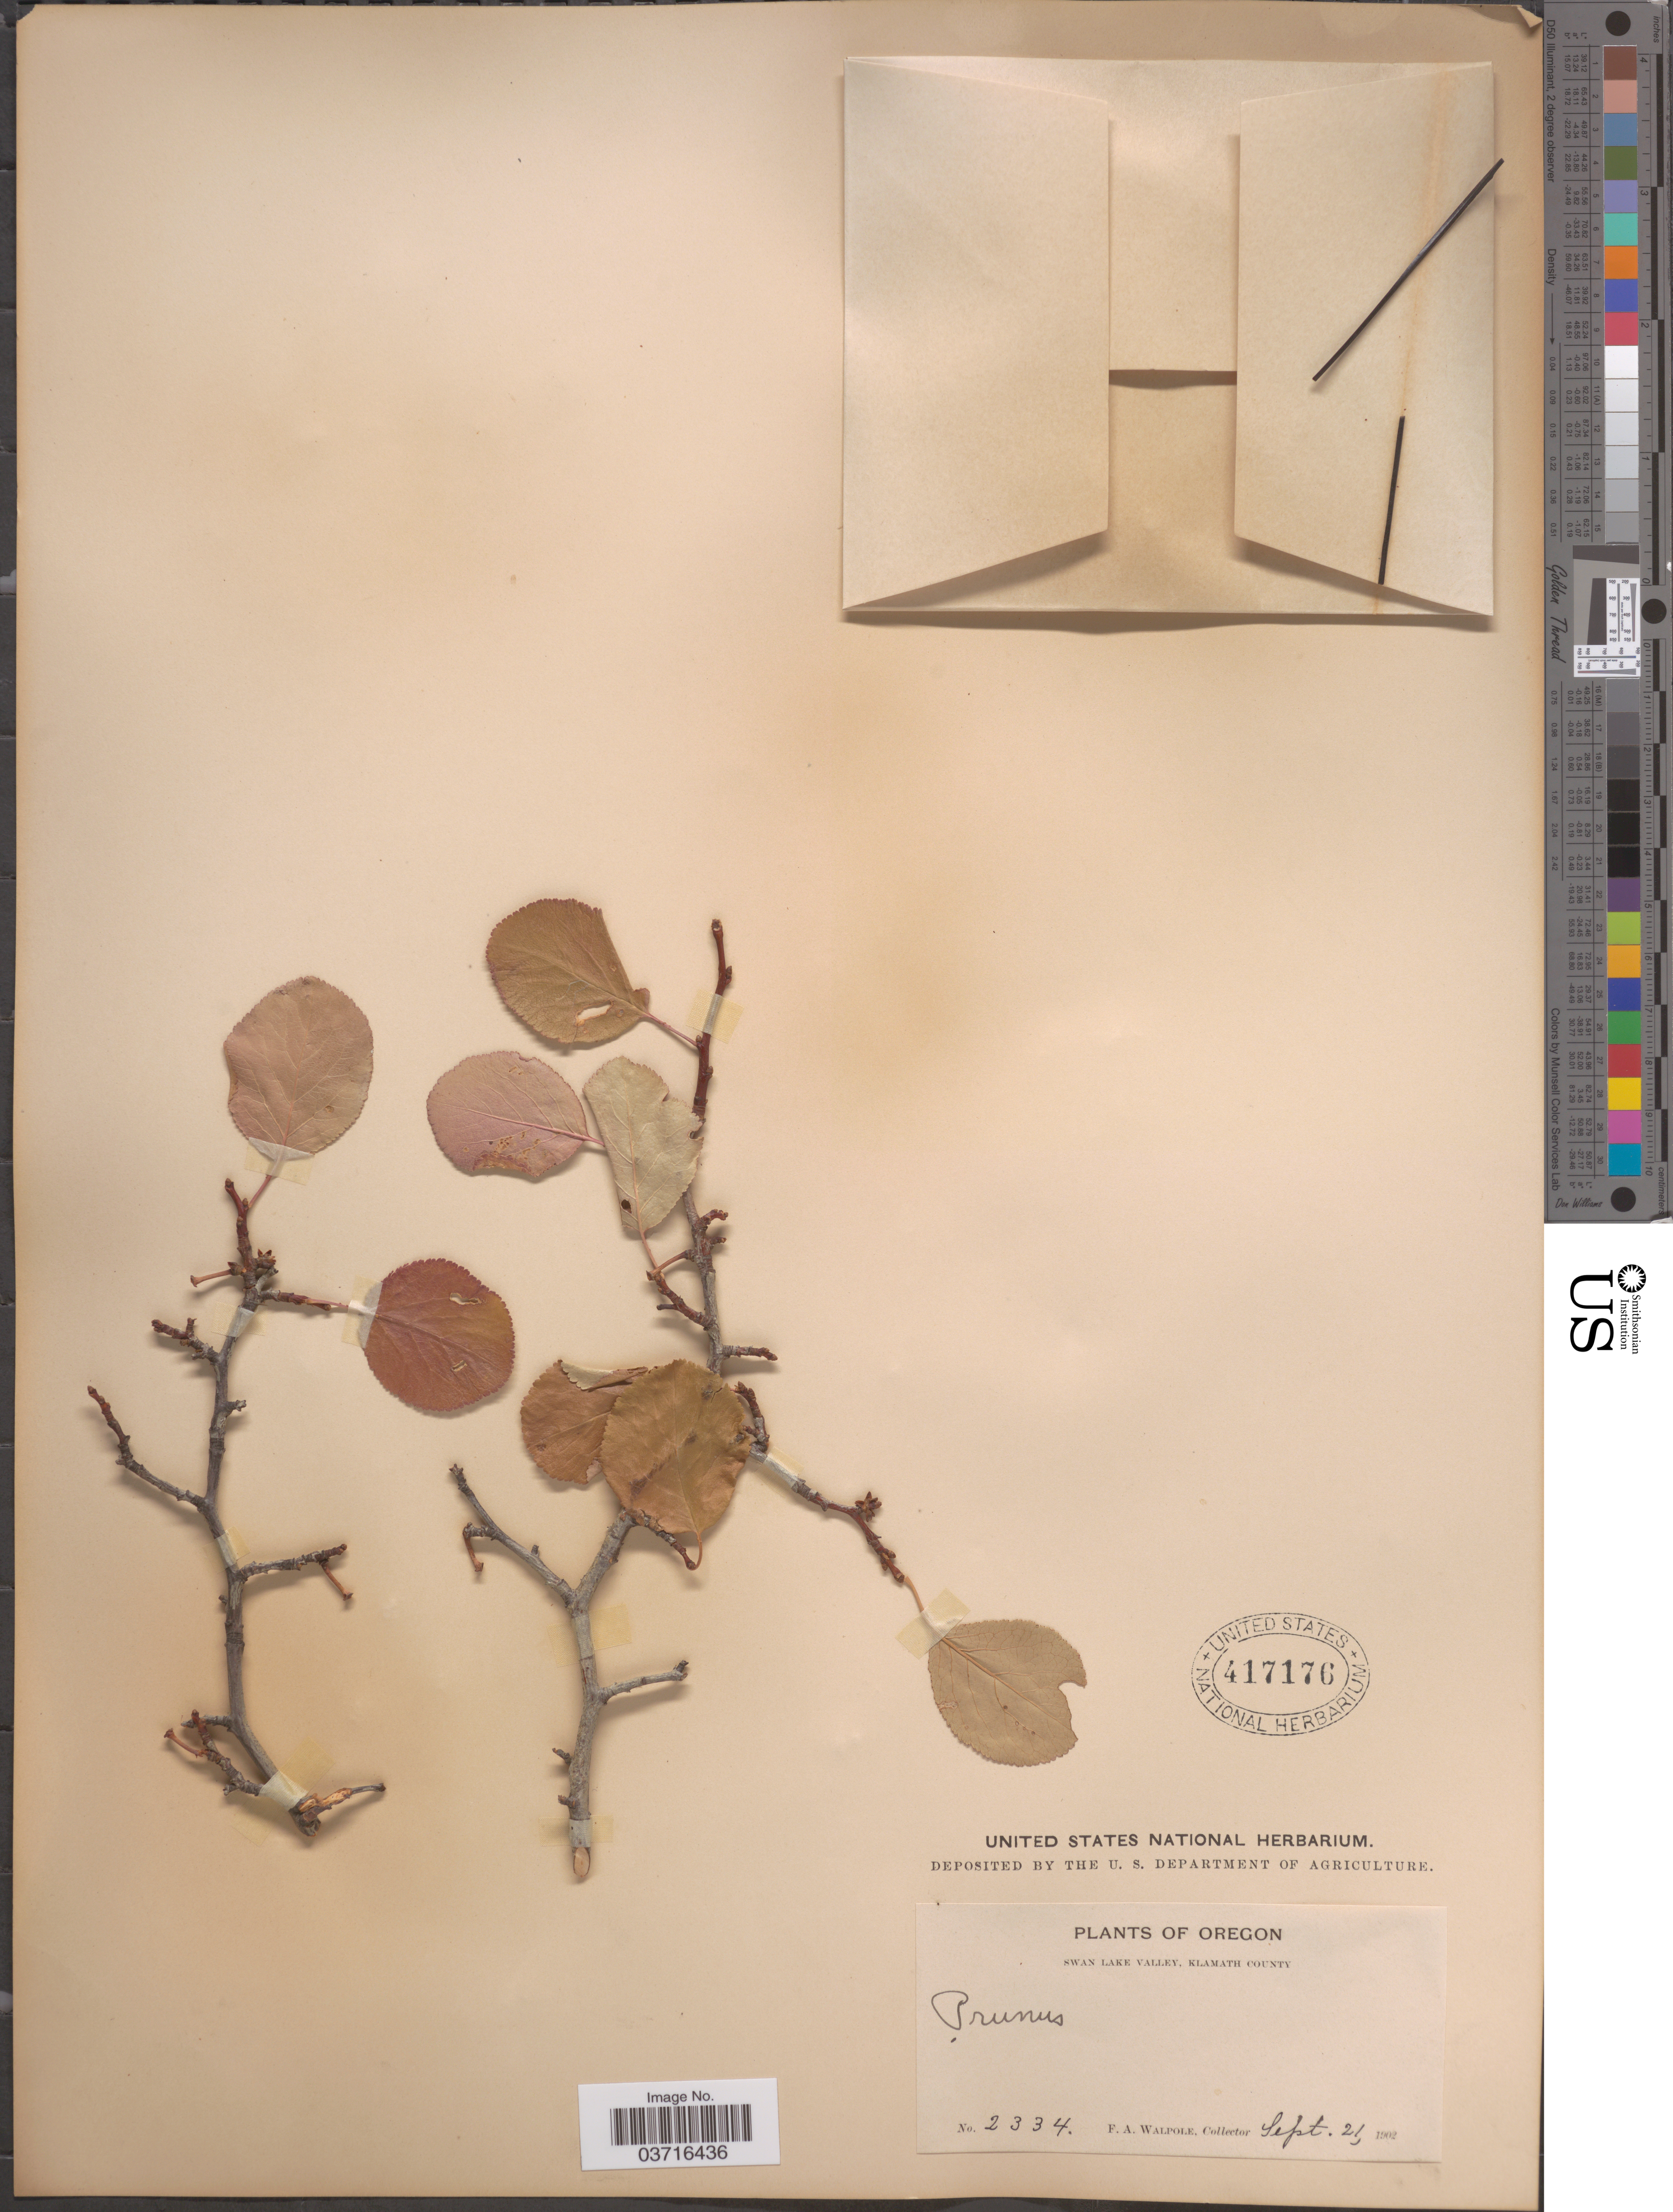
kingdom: Plantae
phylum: Tracheophyta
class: Magnoliopsida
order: Rosales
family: Rosaceae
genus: Prunus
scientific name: Prunus subcordata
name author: Benth.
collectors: F. Walpole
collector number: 2334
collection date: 1902-09-21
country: United States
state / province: Oregon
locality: Swan Lake Valley, Klamath County.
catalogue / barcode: US 417176